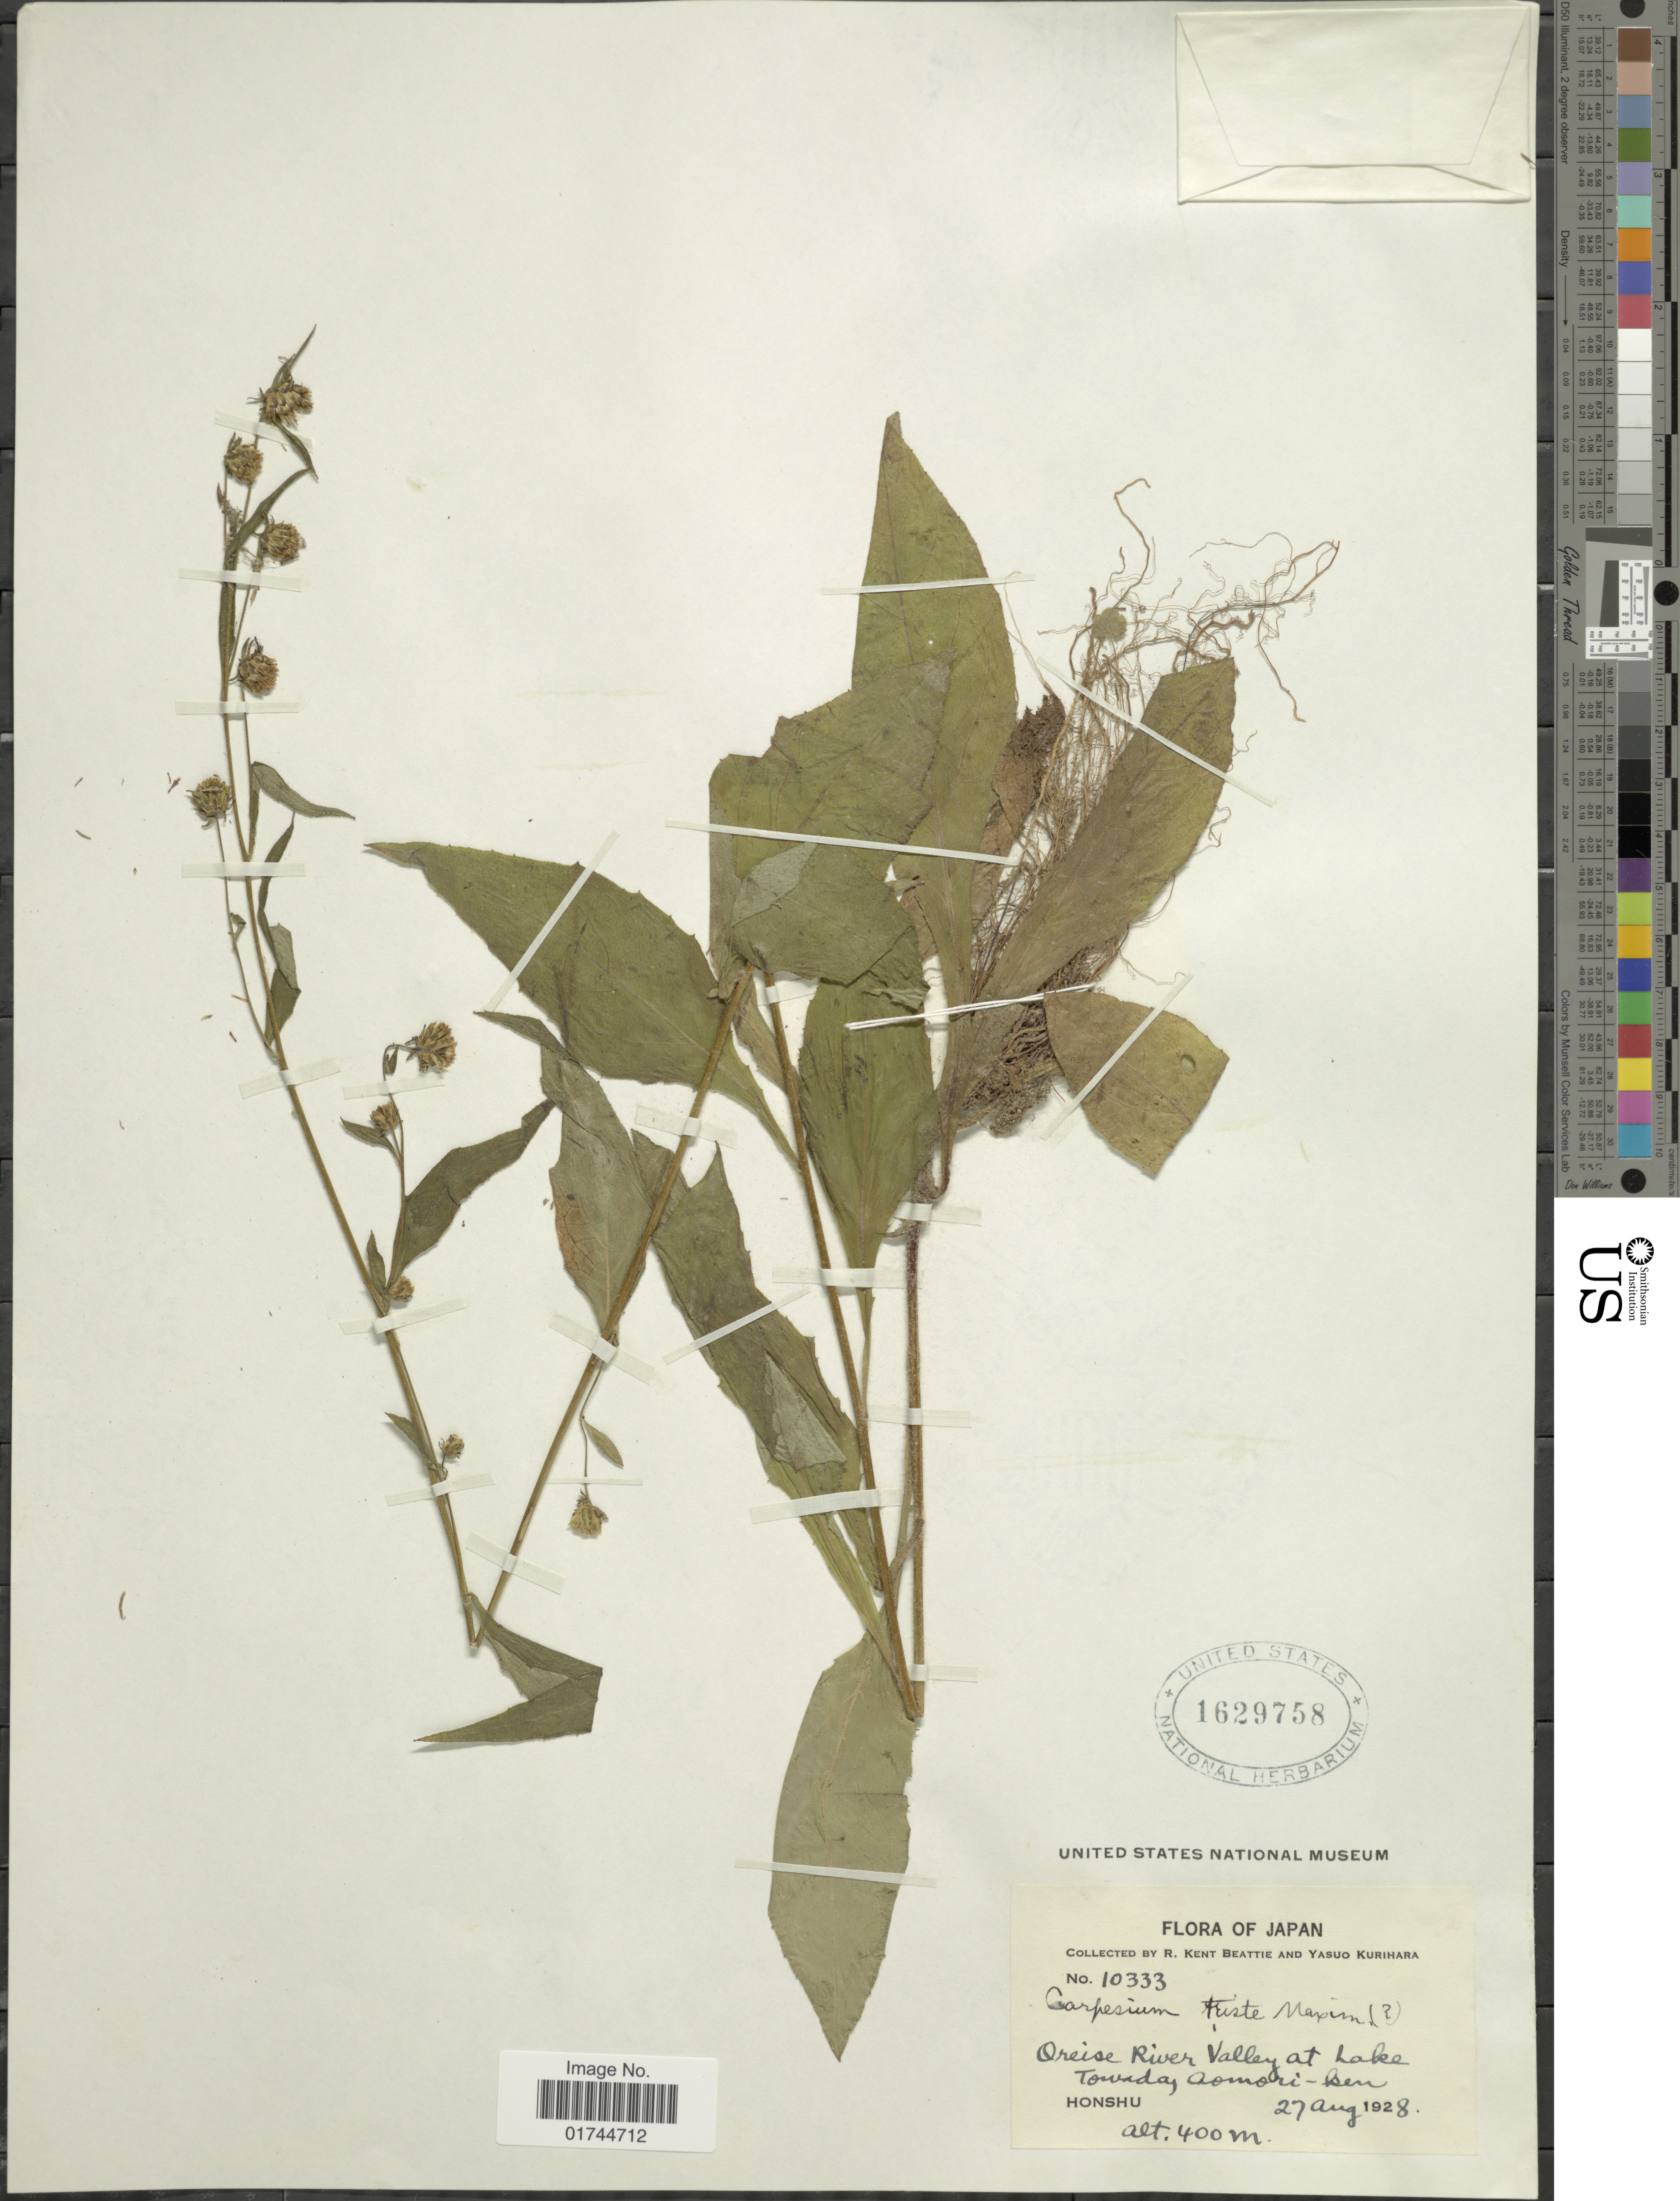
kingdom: Plantae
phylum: Tracheophyta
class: Magnoliopsida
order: Asterales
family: Asteraceae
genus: Carpesium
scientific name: Carpesium triste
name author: Maxim.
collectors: R. K. Beattie & Y. Kurihara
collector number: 10333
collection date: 1928-08-27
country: Japan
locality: Oreise River Valley at Lake Towada Aomori-ken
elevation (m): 400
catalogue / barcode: US 1629758